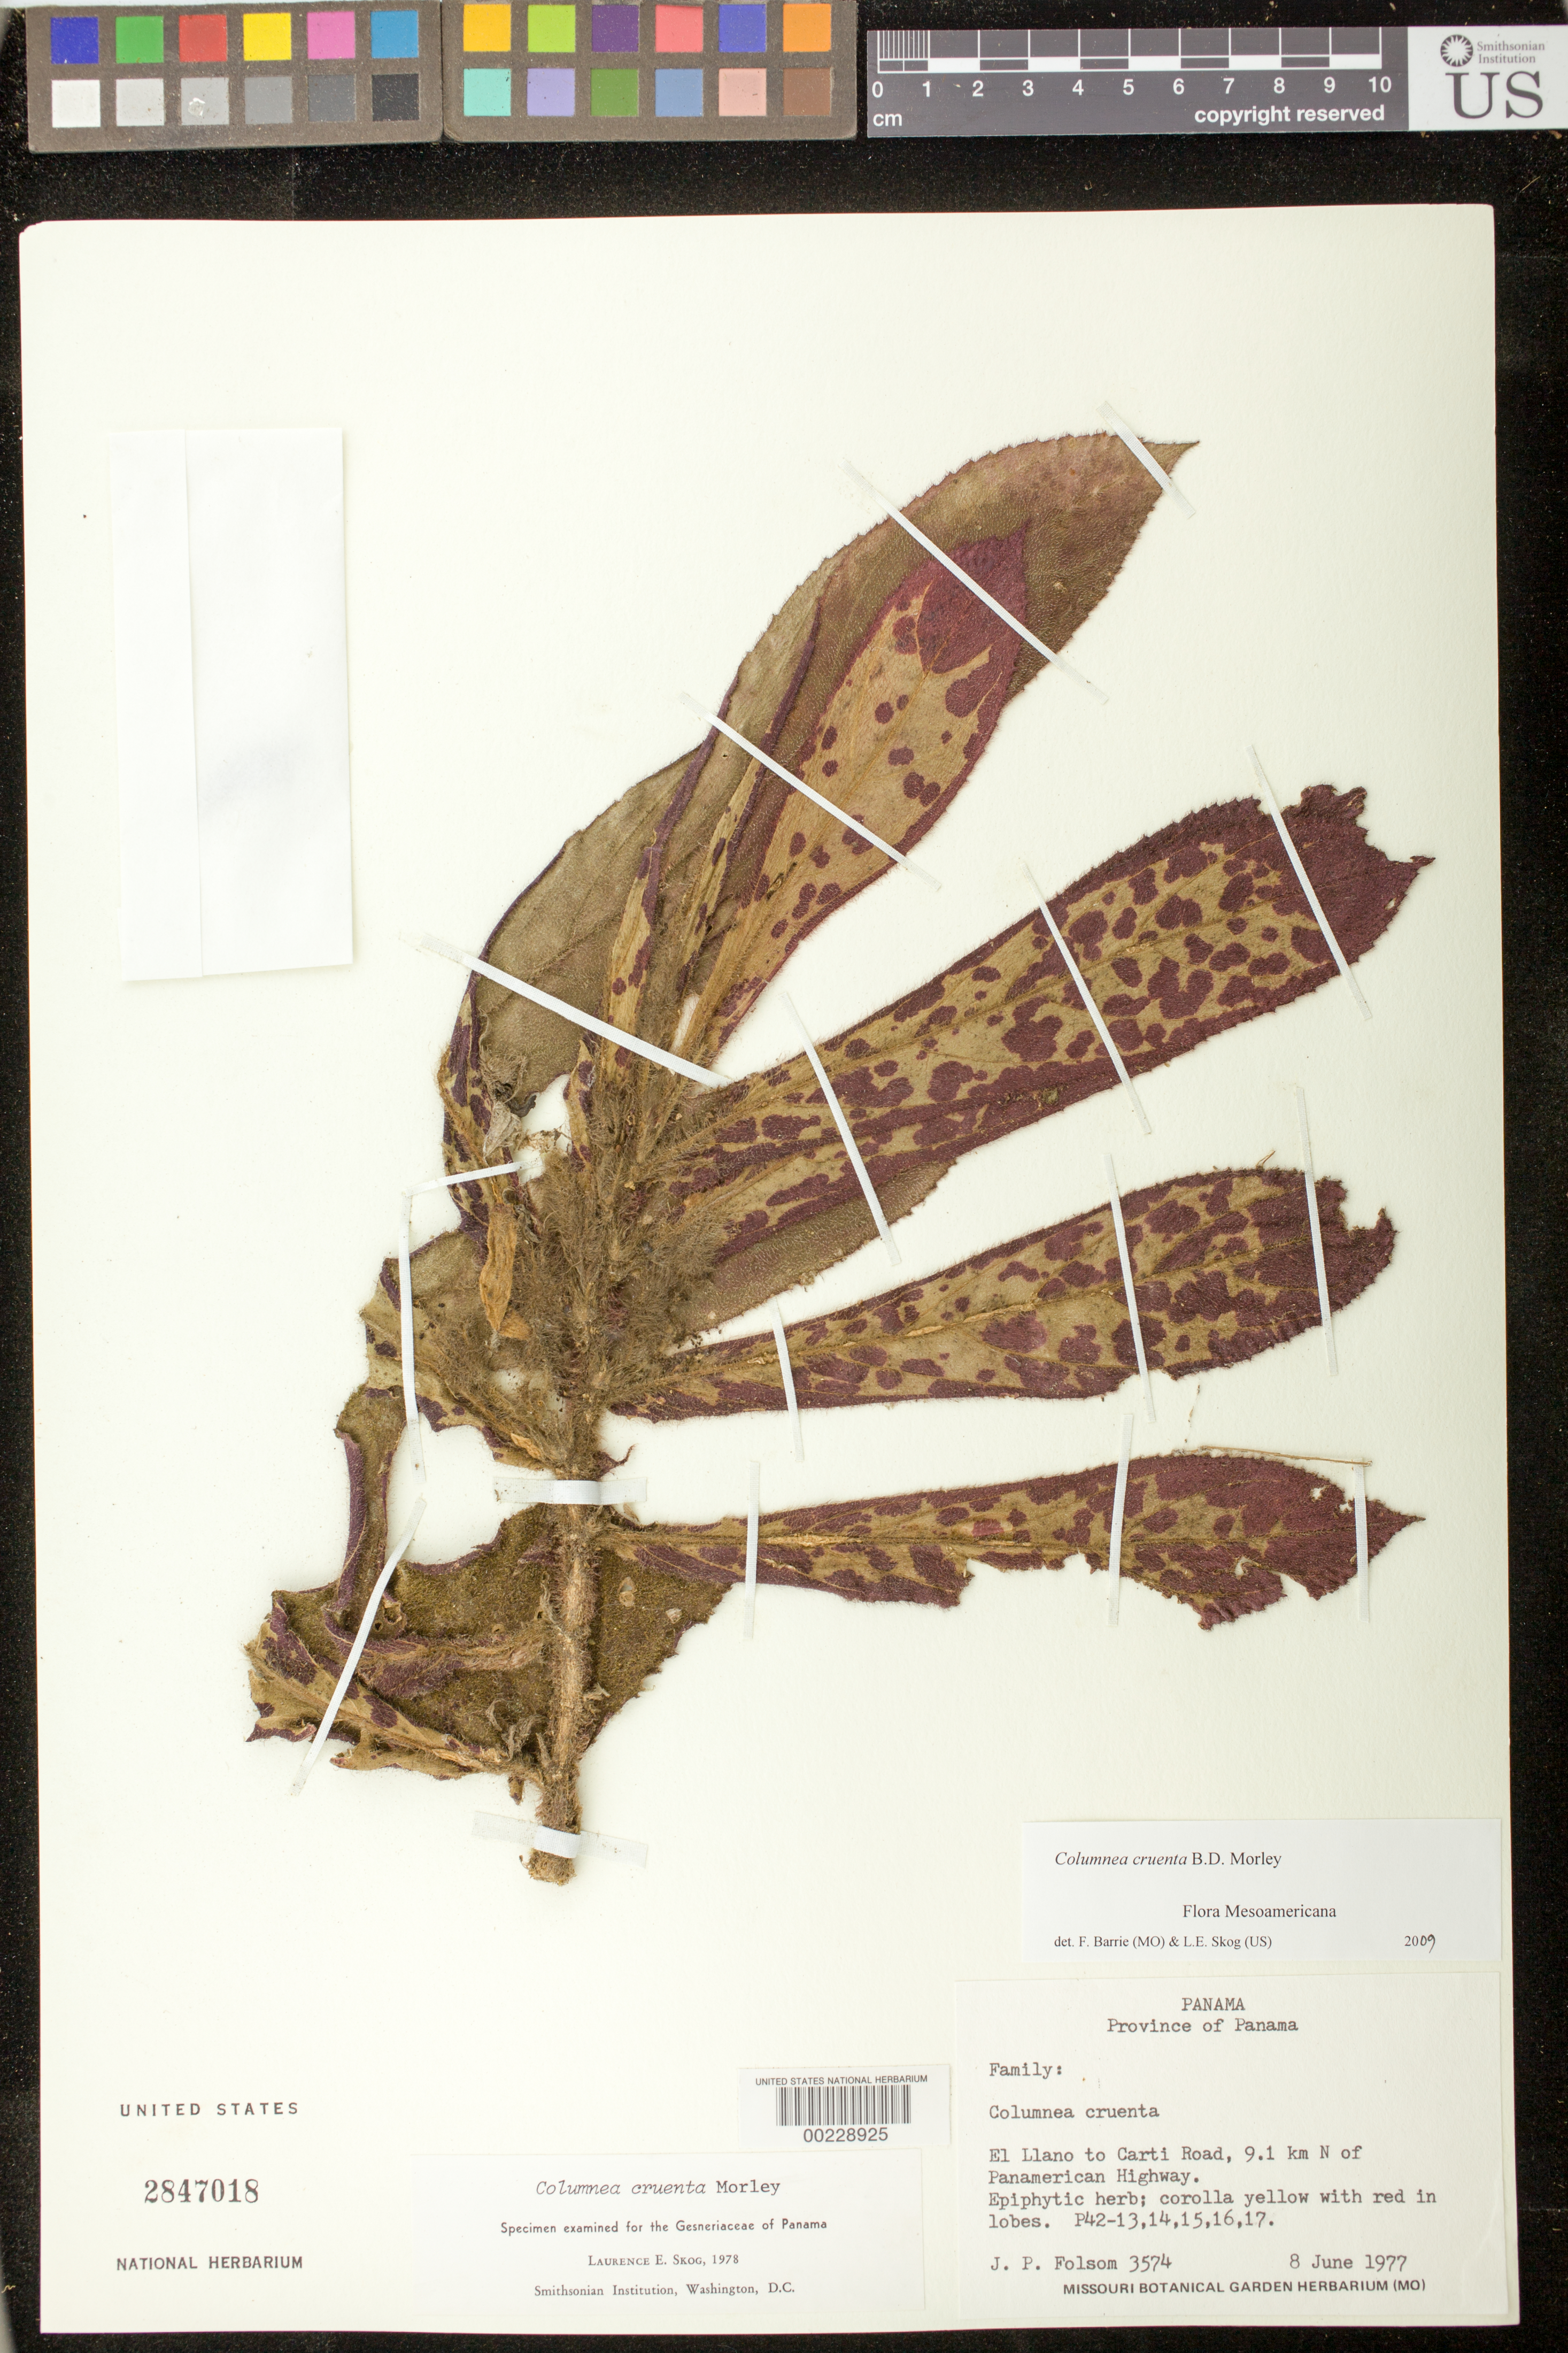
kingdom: Plantae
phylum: Tracheophyta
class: Magnoliopsida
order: Lamiales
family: Gesneriaceae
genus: Columnea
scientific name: Columnea cruenta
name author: B.D. Morley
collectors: J. P. Folsom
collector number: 3574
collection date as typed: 08 Jun 1977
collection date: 1977-06-08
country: Panama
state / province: Panamá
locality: El Llano to Carti road, 9.1 km N of Panamerican highway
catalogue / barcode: US 2847018